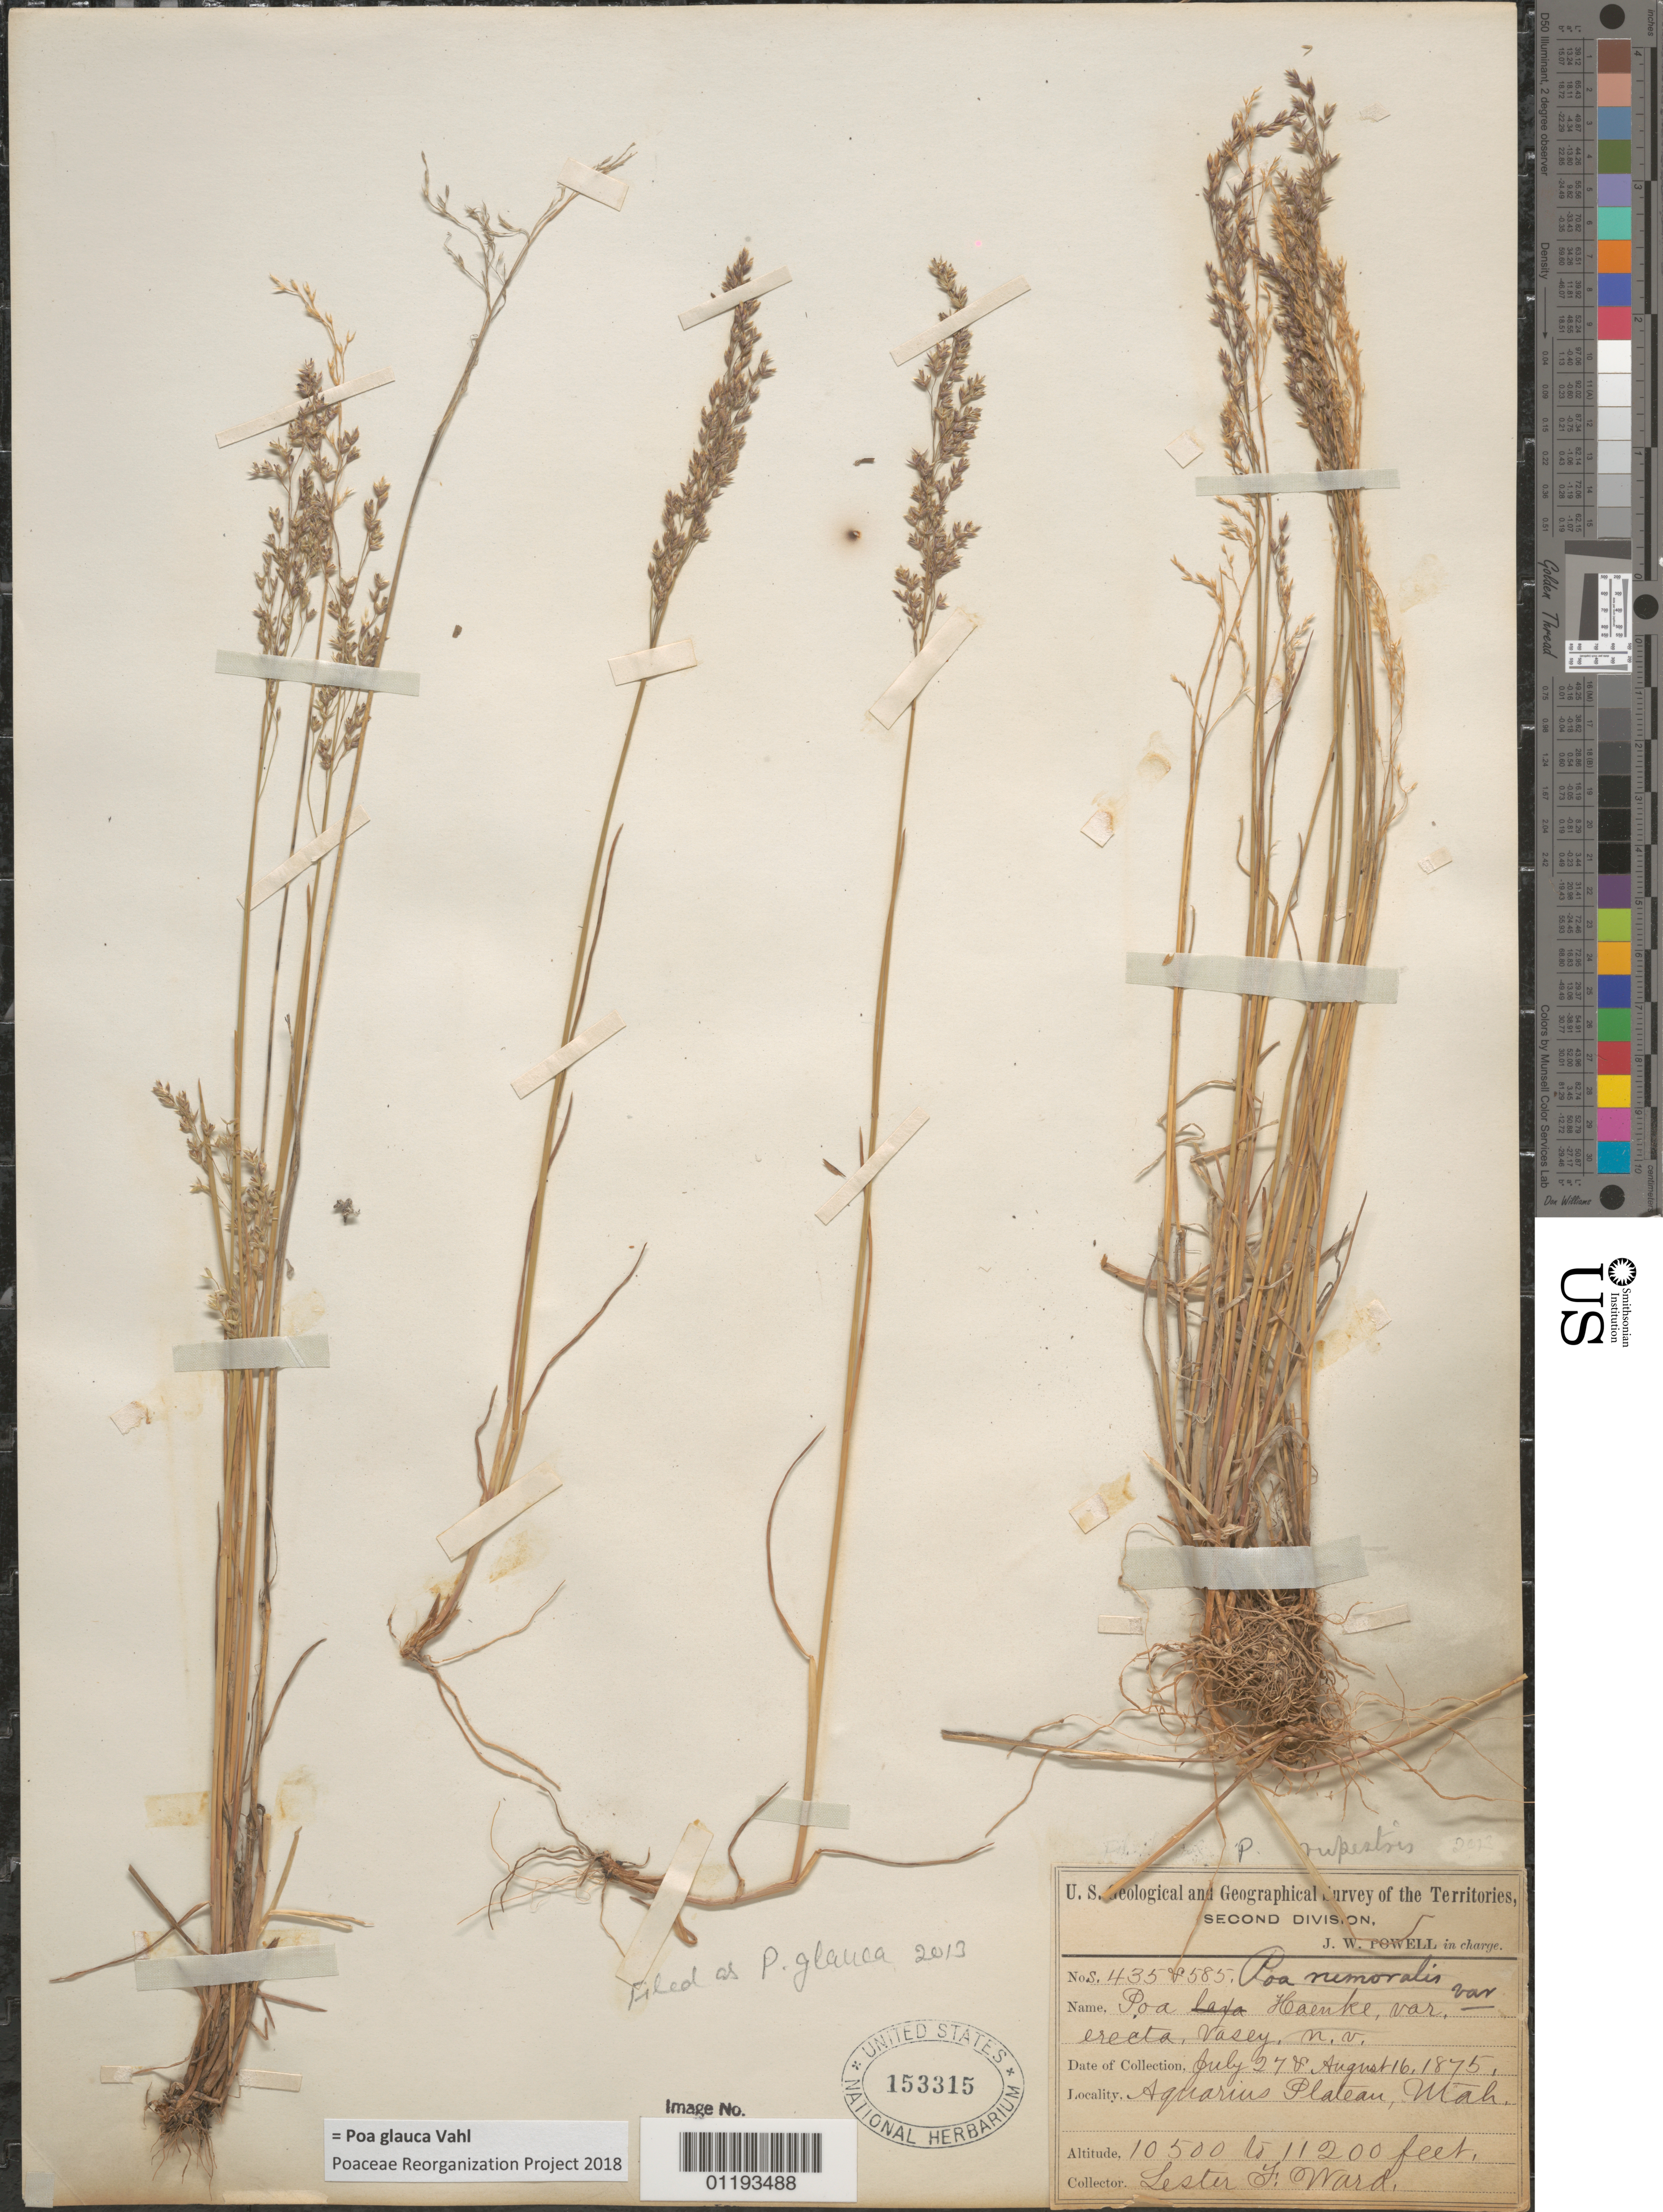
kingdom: Plantae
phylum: Tracheophyta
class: Liliopsida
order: Poales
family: Poaceae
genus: Poa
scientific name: Poa glauca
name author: Vahl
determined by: Poaceae Reorganization Project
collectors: L. F. Ward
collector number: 435 & 585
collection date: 1875-07-27,1875-08-16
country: United States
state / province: Utah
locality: Aquarius Plateau.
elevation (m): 3200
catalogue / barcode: US 153315